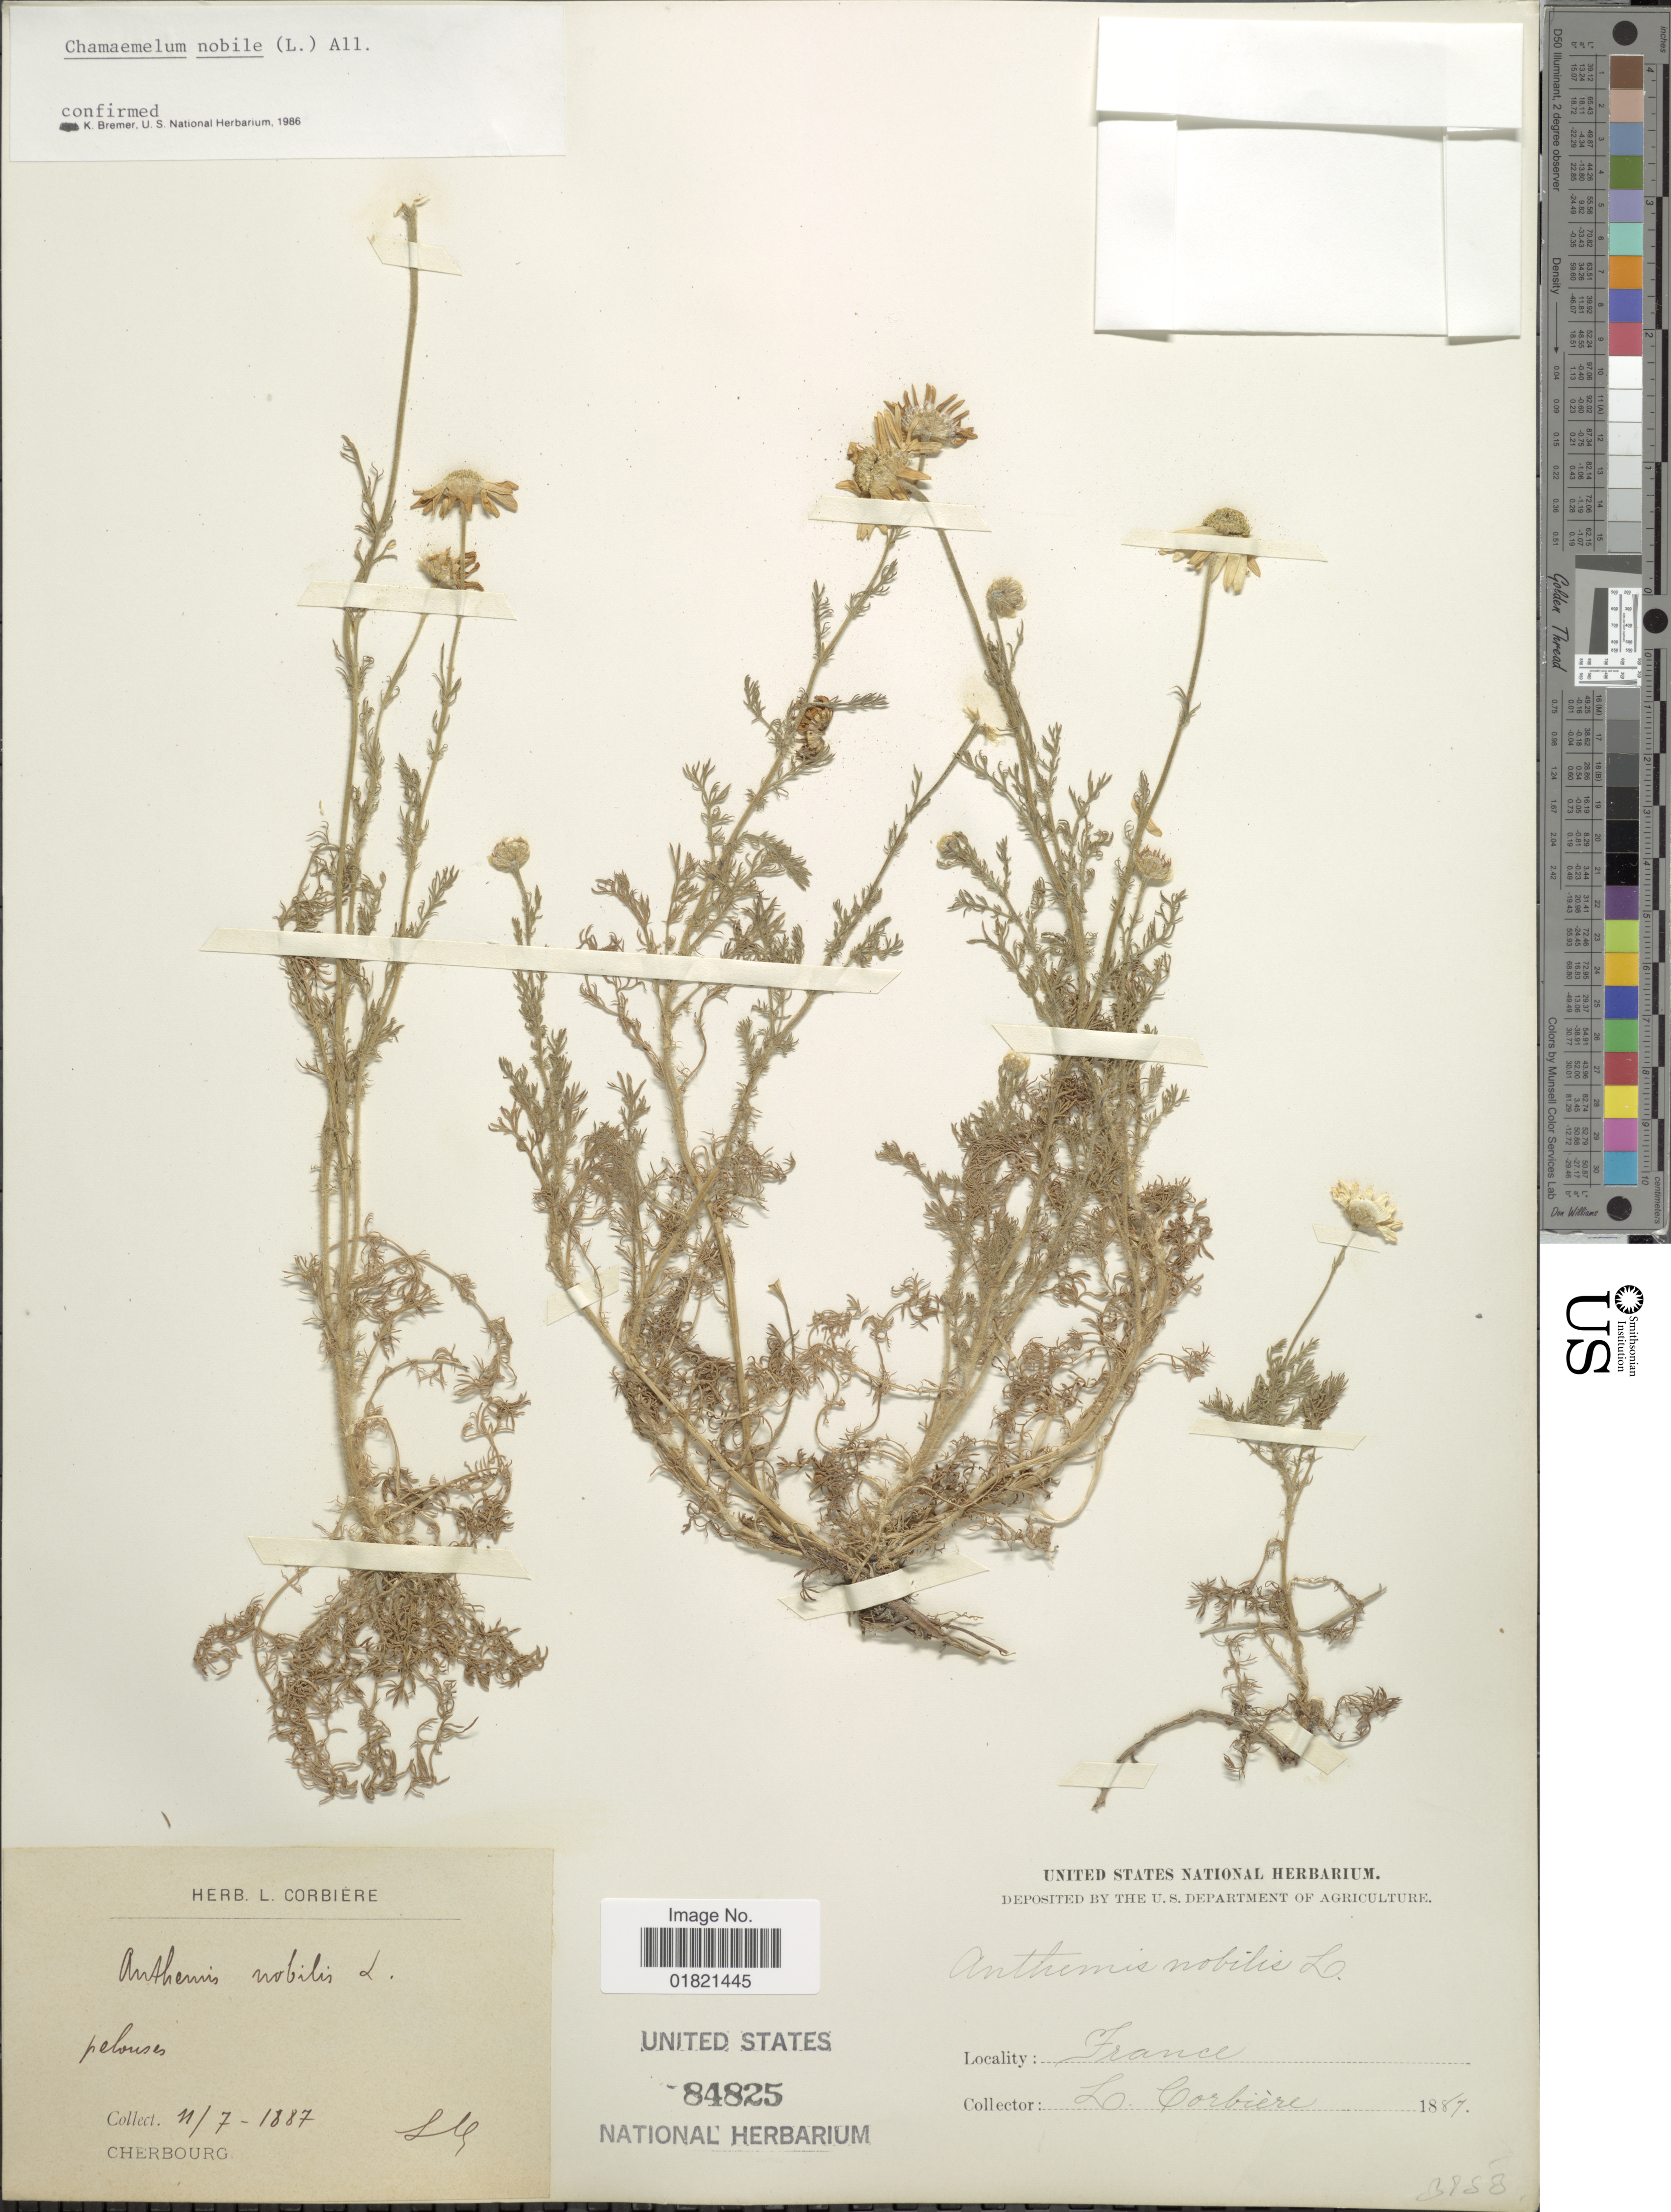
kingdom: Plantae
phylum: Tracheophyta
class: Magnoliopsida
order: Asterales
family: Asteraceae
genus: Chamaemelum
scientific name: Chamaemelum nobile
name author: (L.) All.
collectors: L. Corbière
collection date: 1887-11-07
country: France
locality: Cherbourg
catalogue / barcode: US 84825